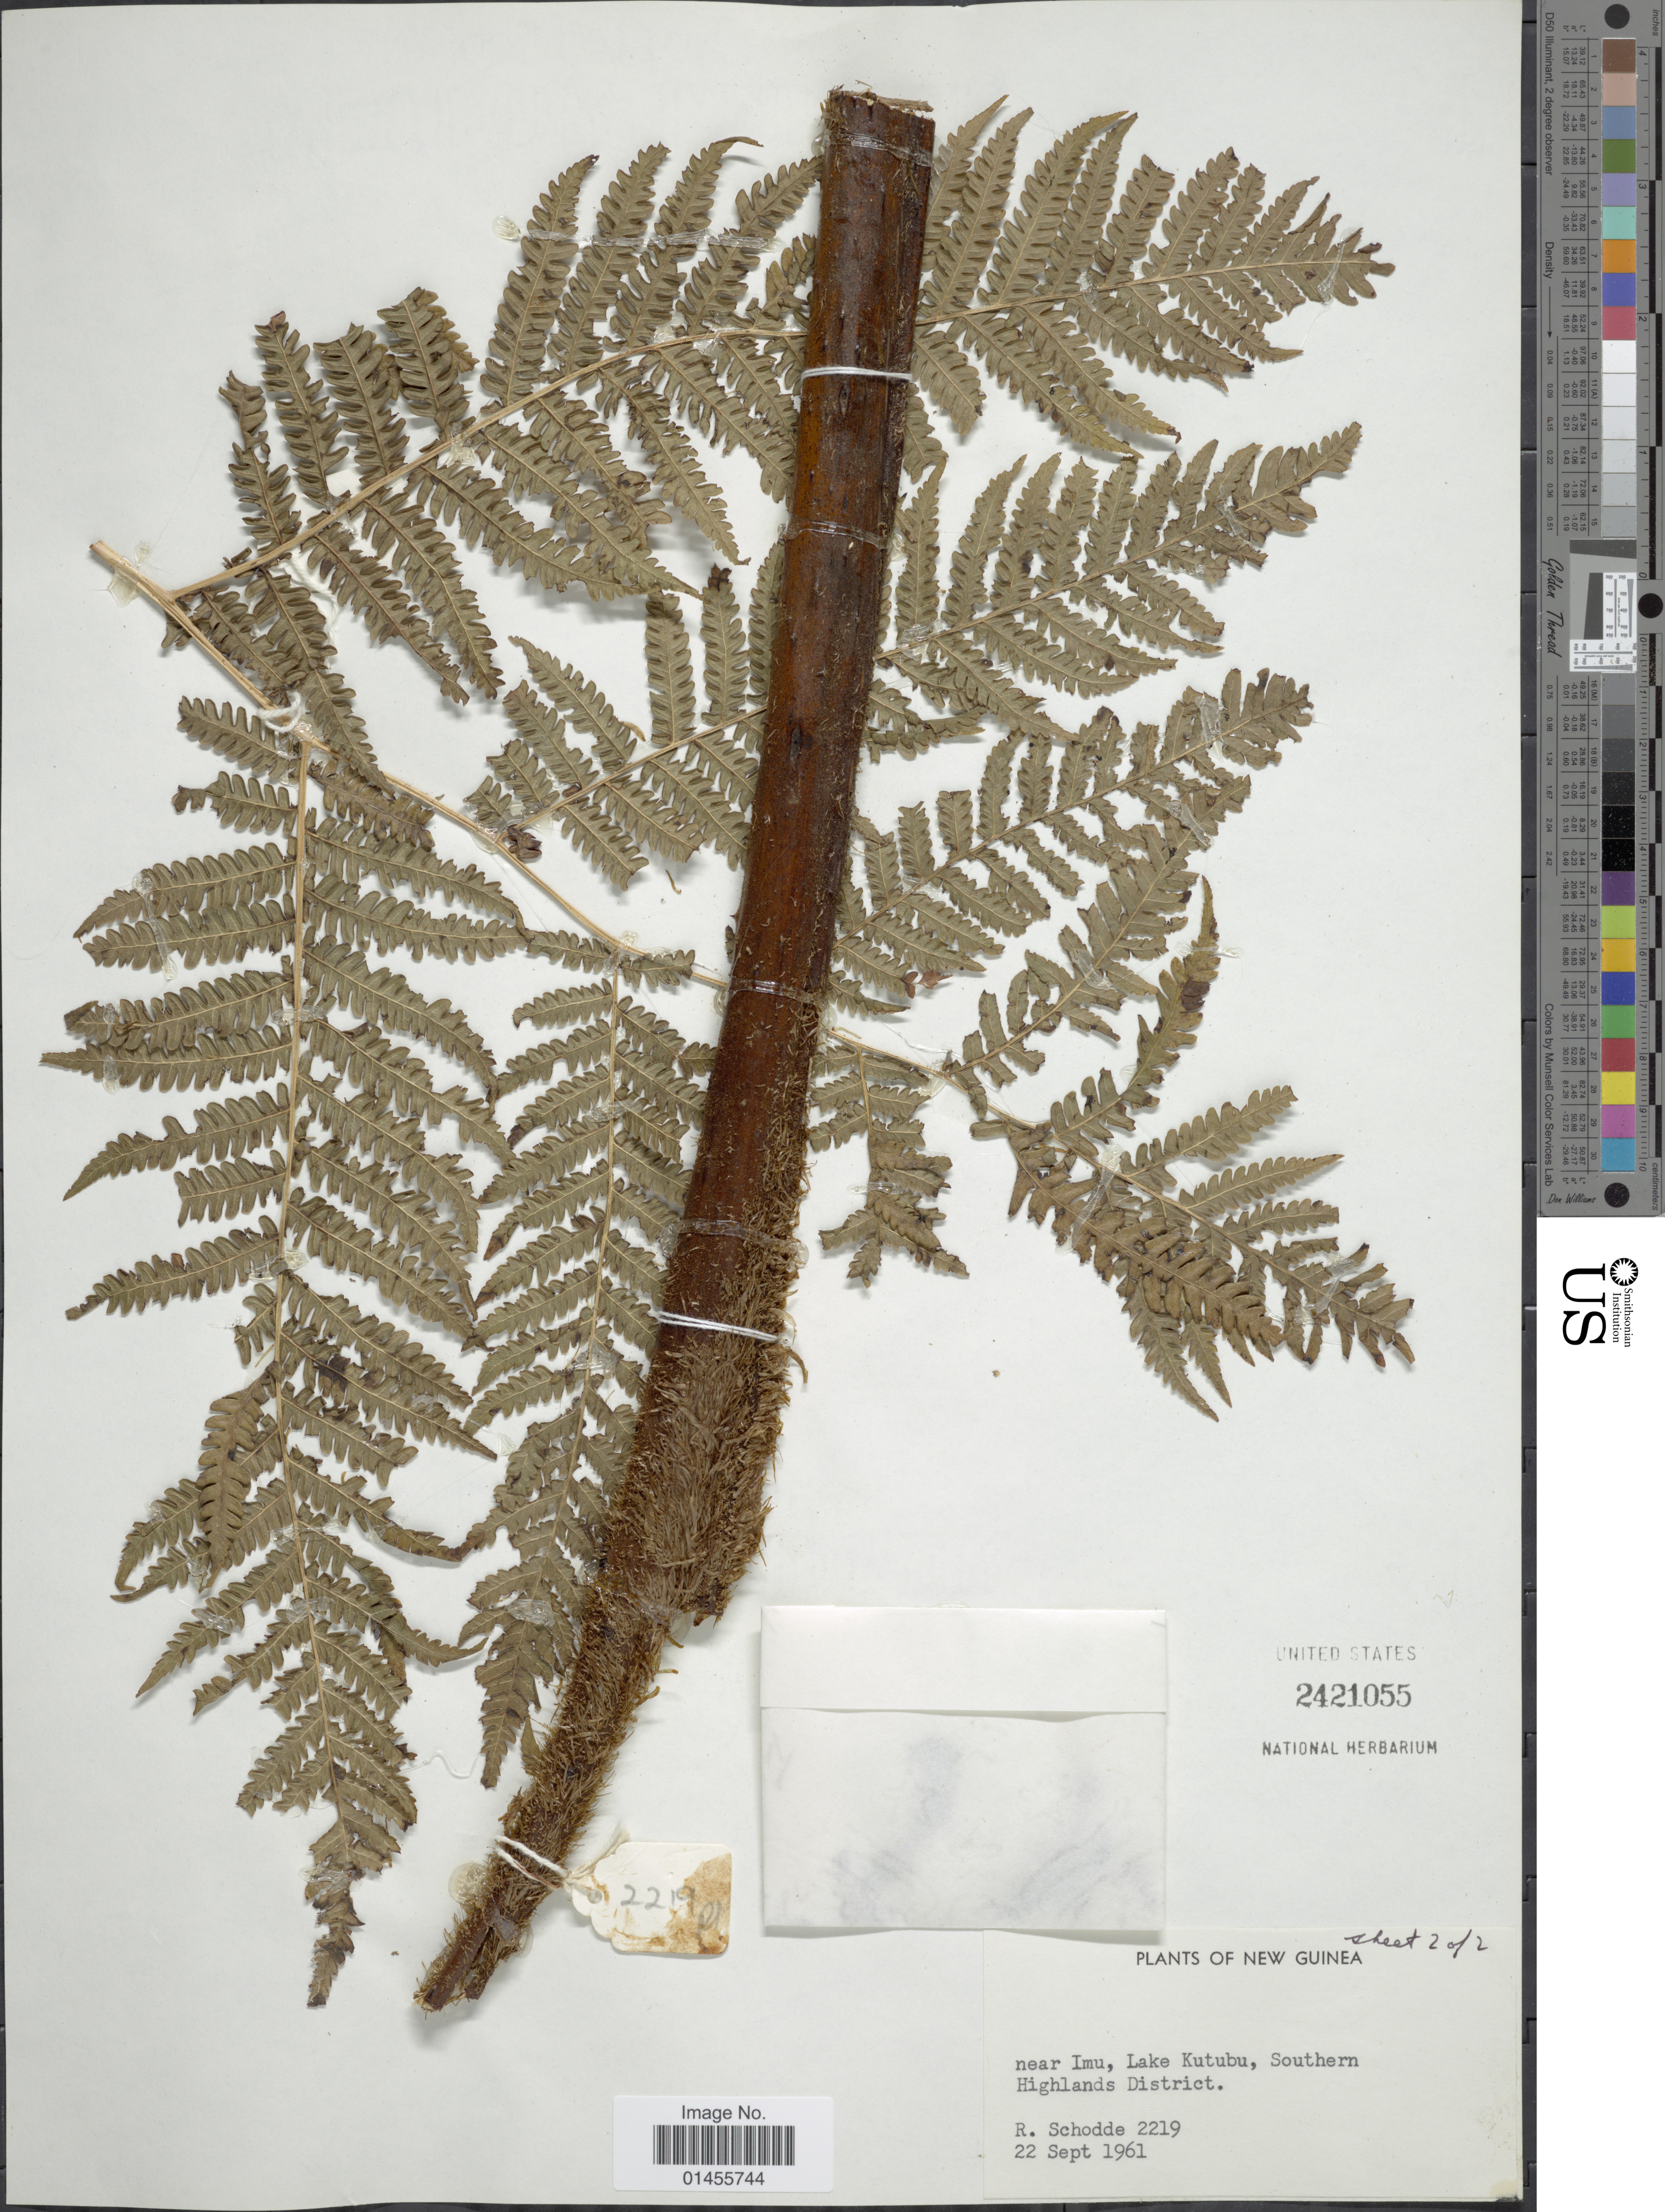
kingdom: Plantae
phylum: Tracheophyta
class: Polypodiopsida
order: Cyatheales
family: Cyatheaceae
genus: Alsophila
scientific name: Alsophila sp.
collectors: R. Schodde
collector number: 2219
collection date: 1961-09-22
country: Papua New Guinea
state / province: Southern Highlands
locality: New Guinea. near Imu, Lake Kutubu, Southern Highlands District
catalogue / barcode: US 2421055